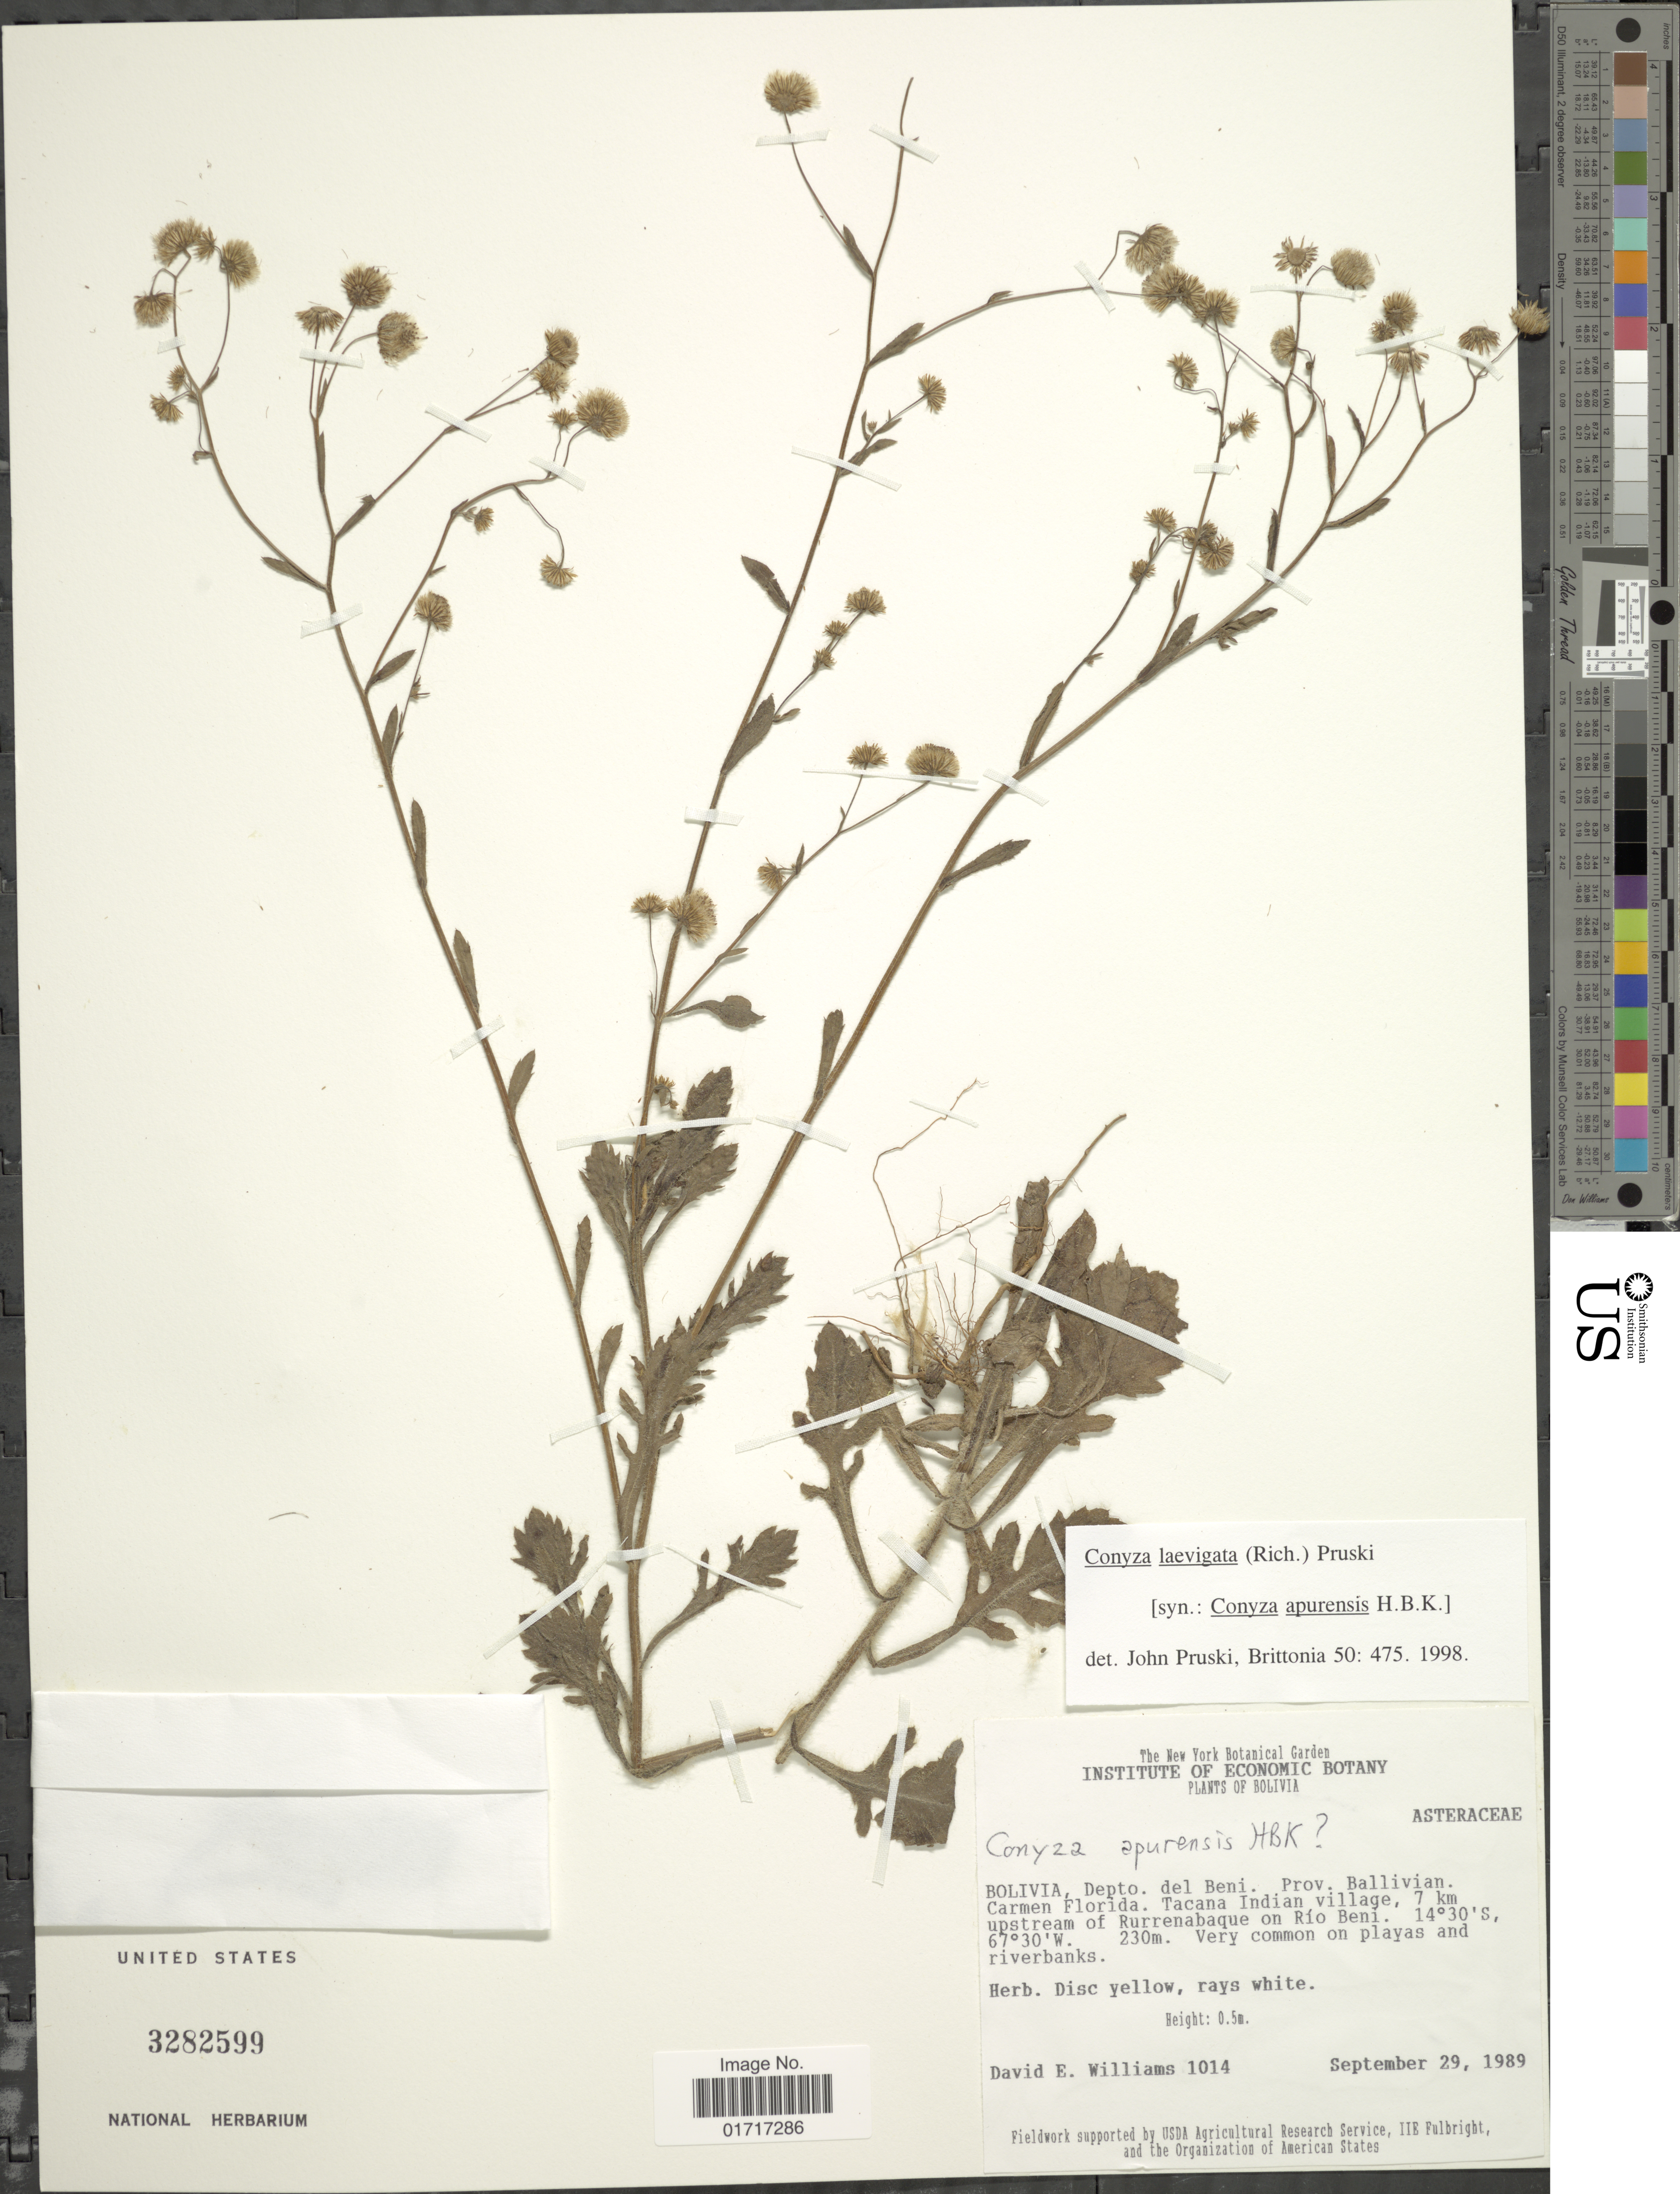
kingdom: Plantae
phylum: Tracheophyta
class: Magnoliopsida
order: Asterales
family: Asteraceae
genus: Conyza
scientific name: Conyza laevigata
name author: (Rich.) Pruski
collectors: D. E. Williams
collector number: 1014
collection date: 1989-09-29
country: Bolivia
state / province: Beni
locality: Bolivia, Dept. del Beni. Prov. Ballivian. Carmen Florida. Tacana Indian village, 7 km upstream of Rurrenabaque on Rio Beni.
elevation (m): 230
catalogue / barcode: US 3282599